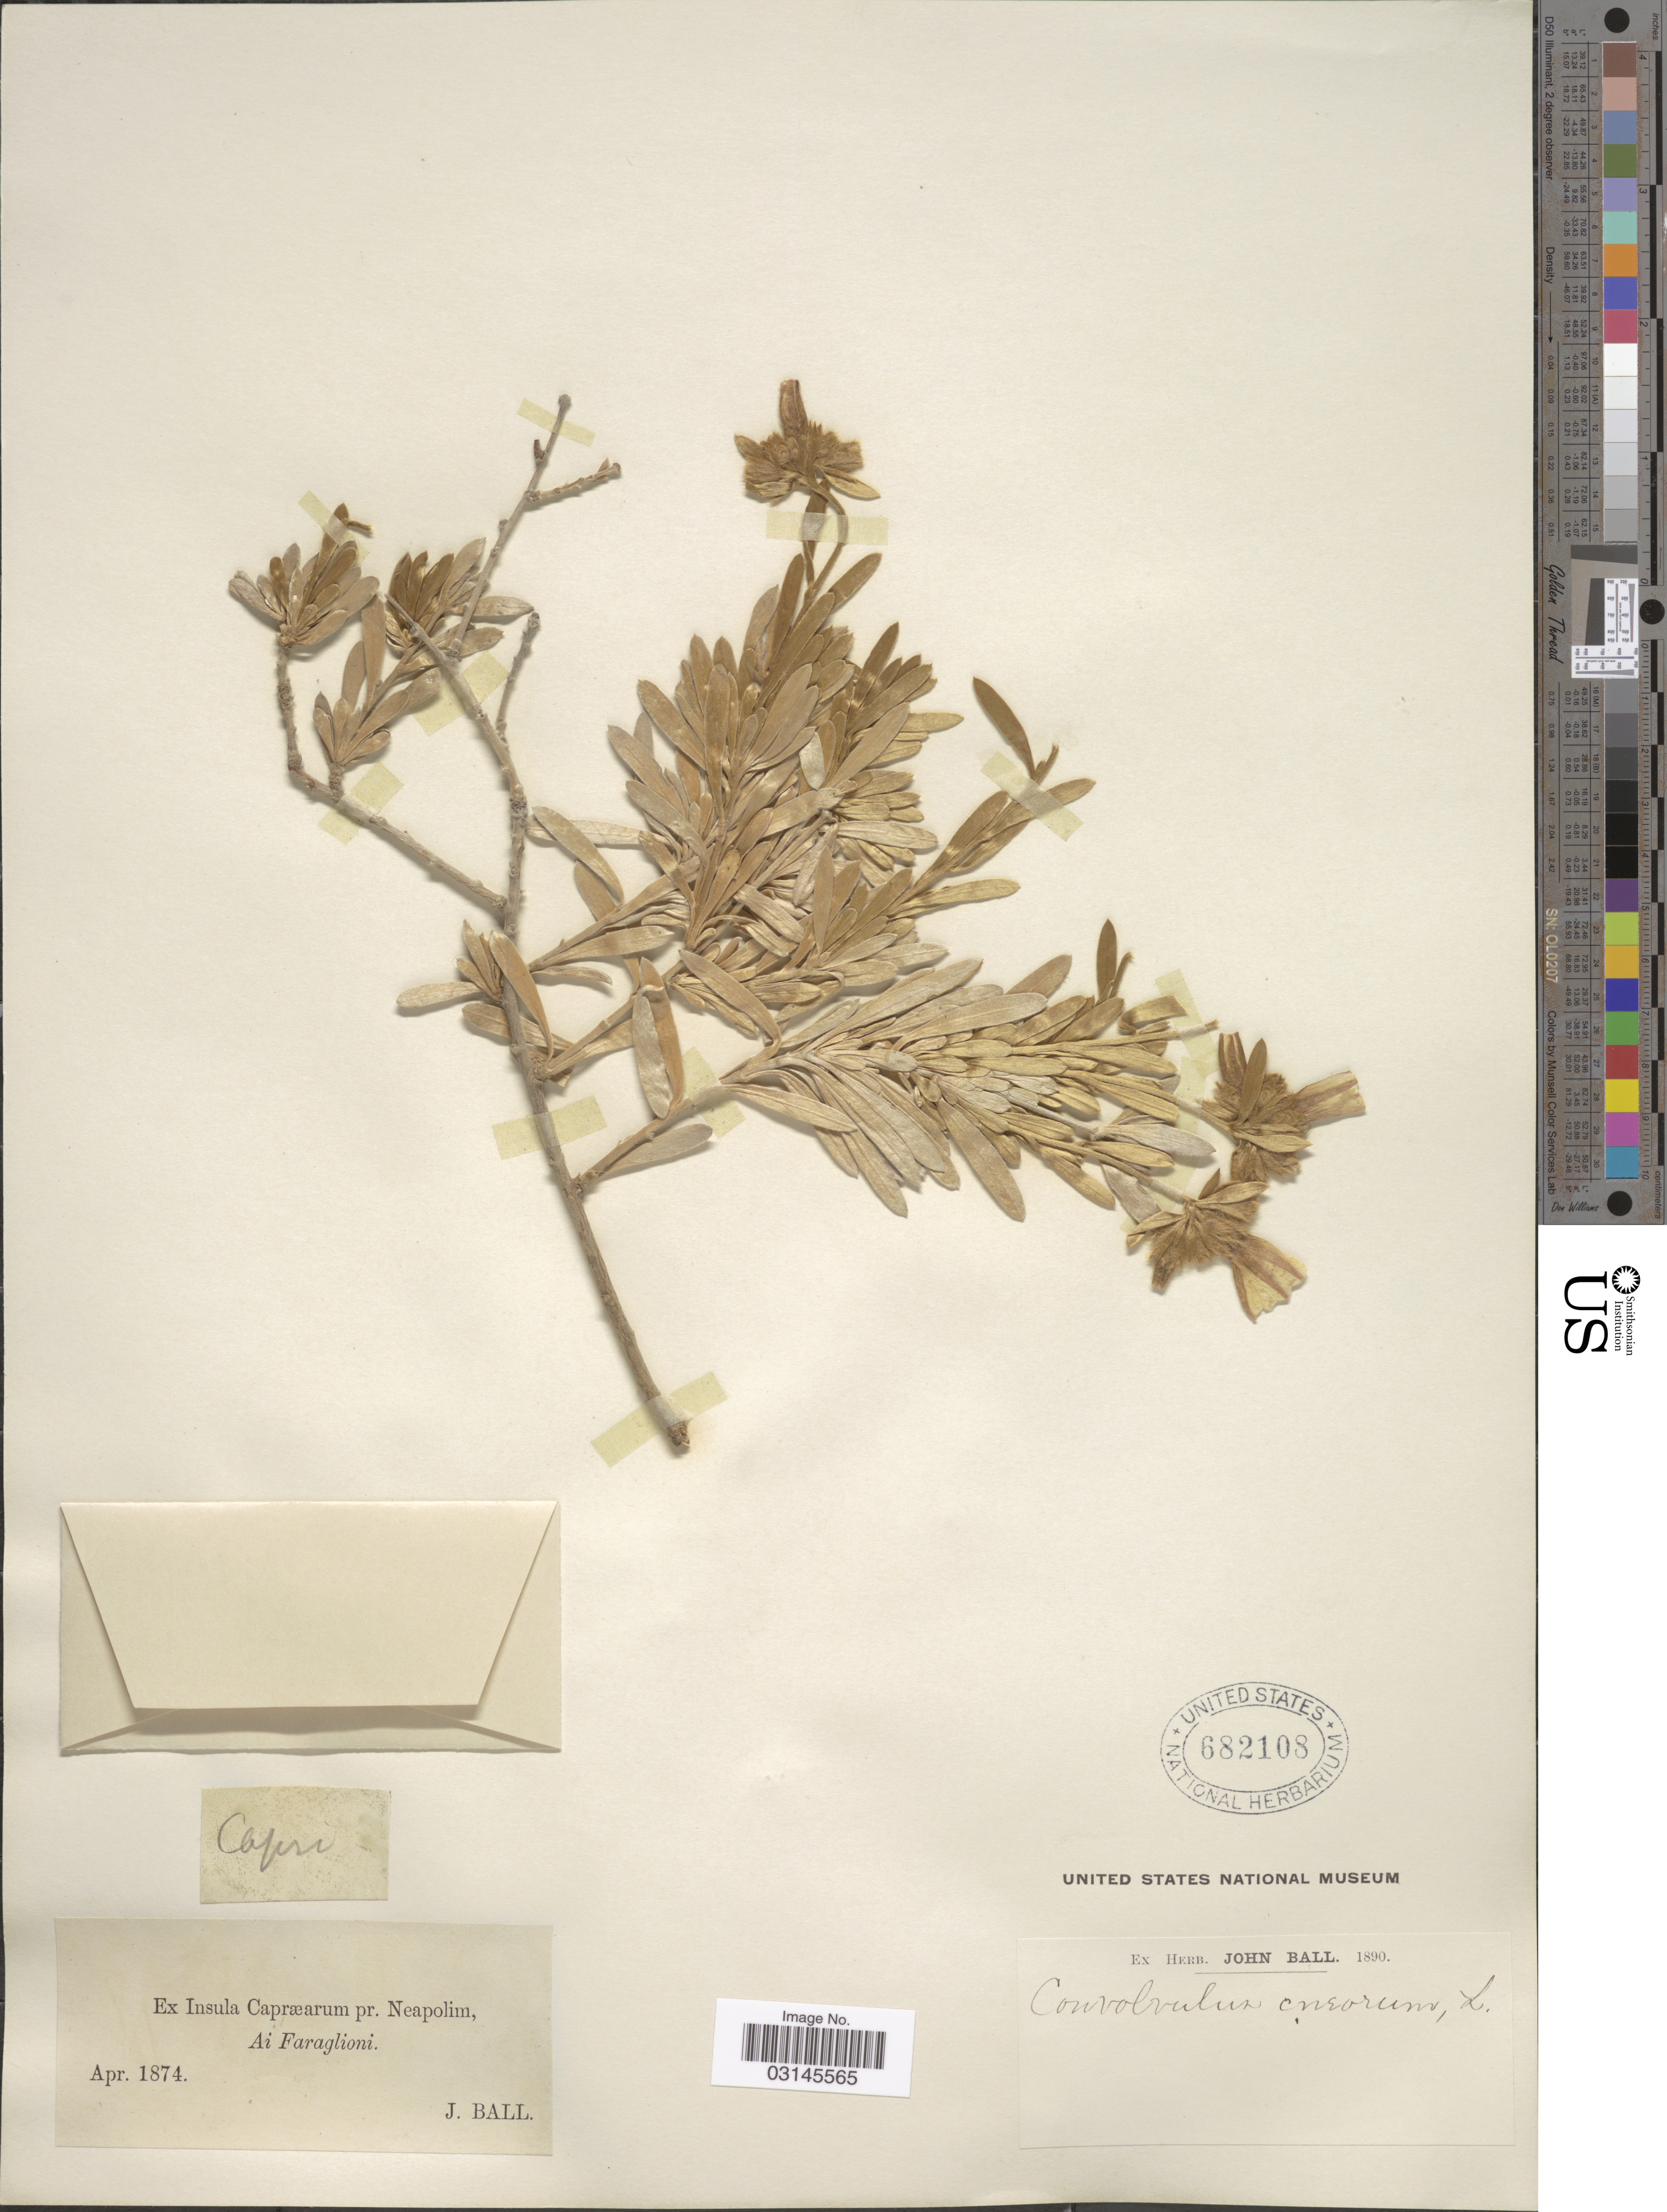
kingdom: Plantae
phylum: Tracheophyta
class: Magnoliopsida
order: Solanales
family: Convolvulaceae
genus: Convolvulus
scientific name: Convolvulus cneorum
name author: L.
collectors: J. Ball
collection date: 1874-04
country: Italy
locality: Capri. Ex Insula Capræarum pr. Neapolim, Ai Faraglioni.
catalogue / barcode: US 682108